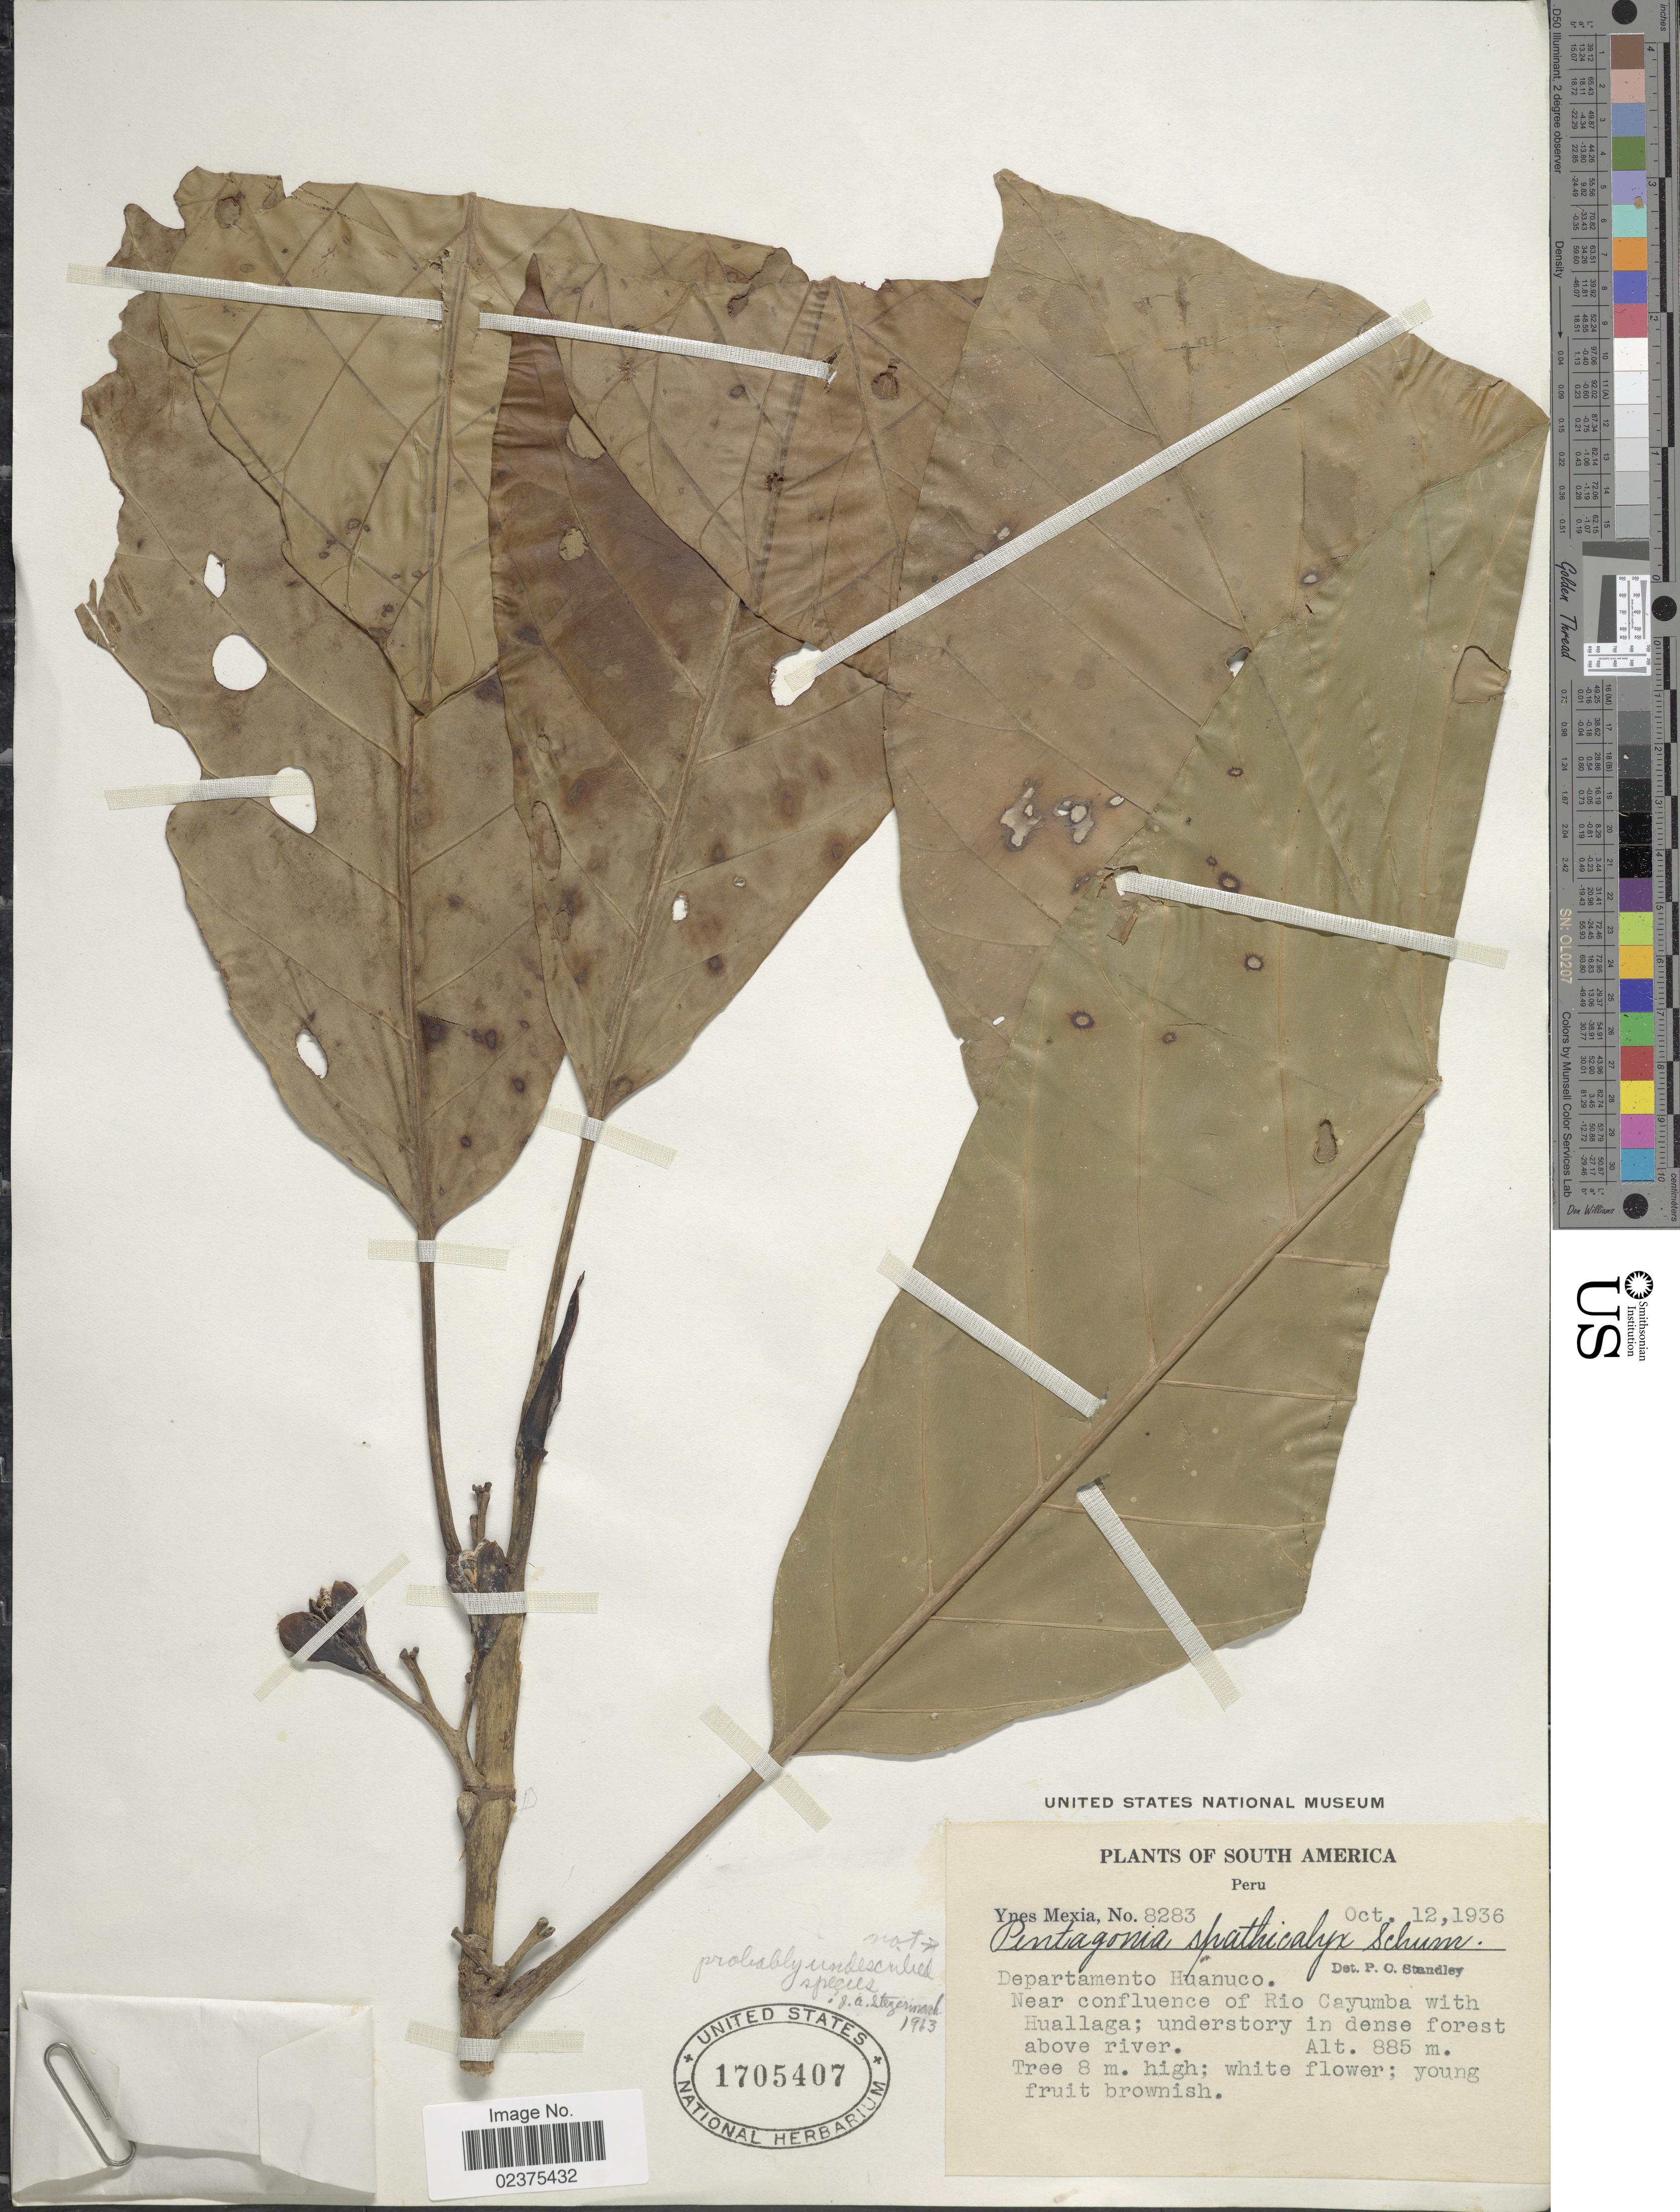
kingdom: Plantae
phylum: Tracheophyta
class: Magnoliopsida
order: Gentianales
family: Rubiaceae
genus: Pentagonia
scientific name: Pentagonia sp.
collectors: Y. Mexia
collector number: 8283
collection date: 1936-10-12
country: Peru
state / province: Huánuco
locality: Departamento Huanuco, Near confluence of Rio Cayumba with Huallaga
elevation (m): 885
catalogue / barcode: US 1705407